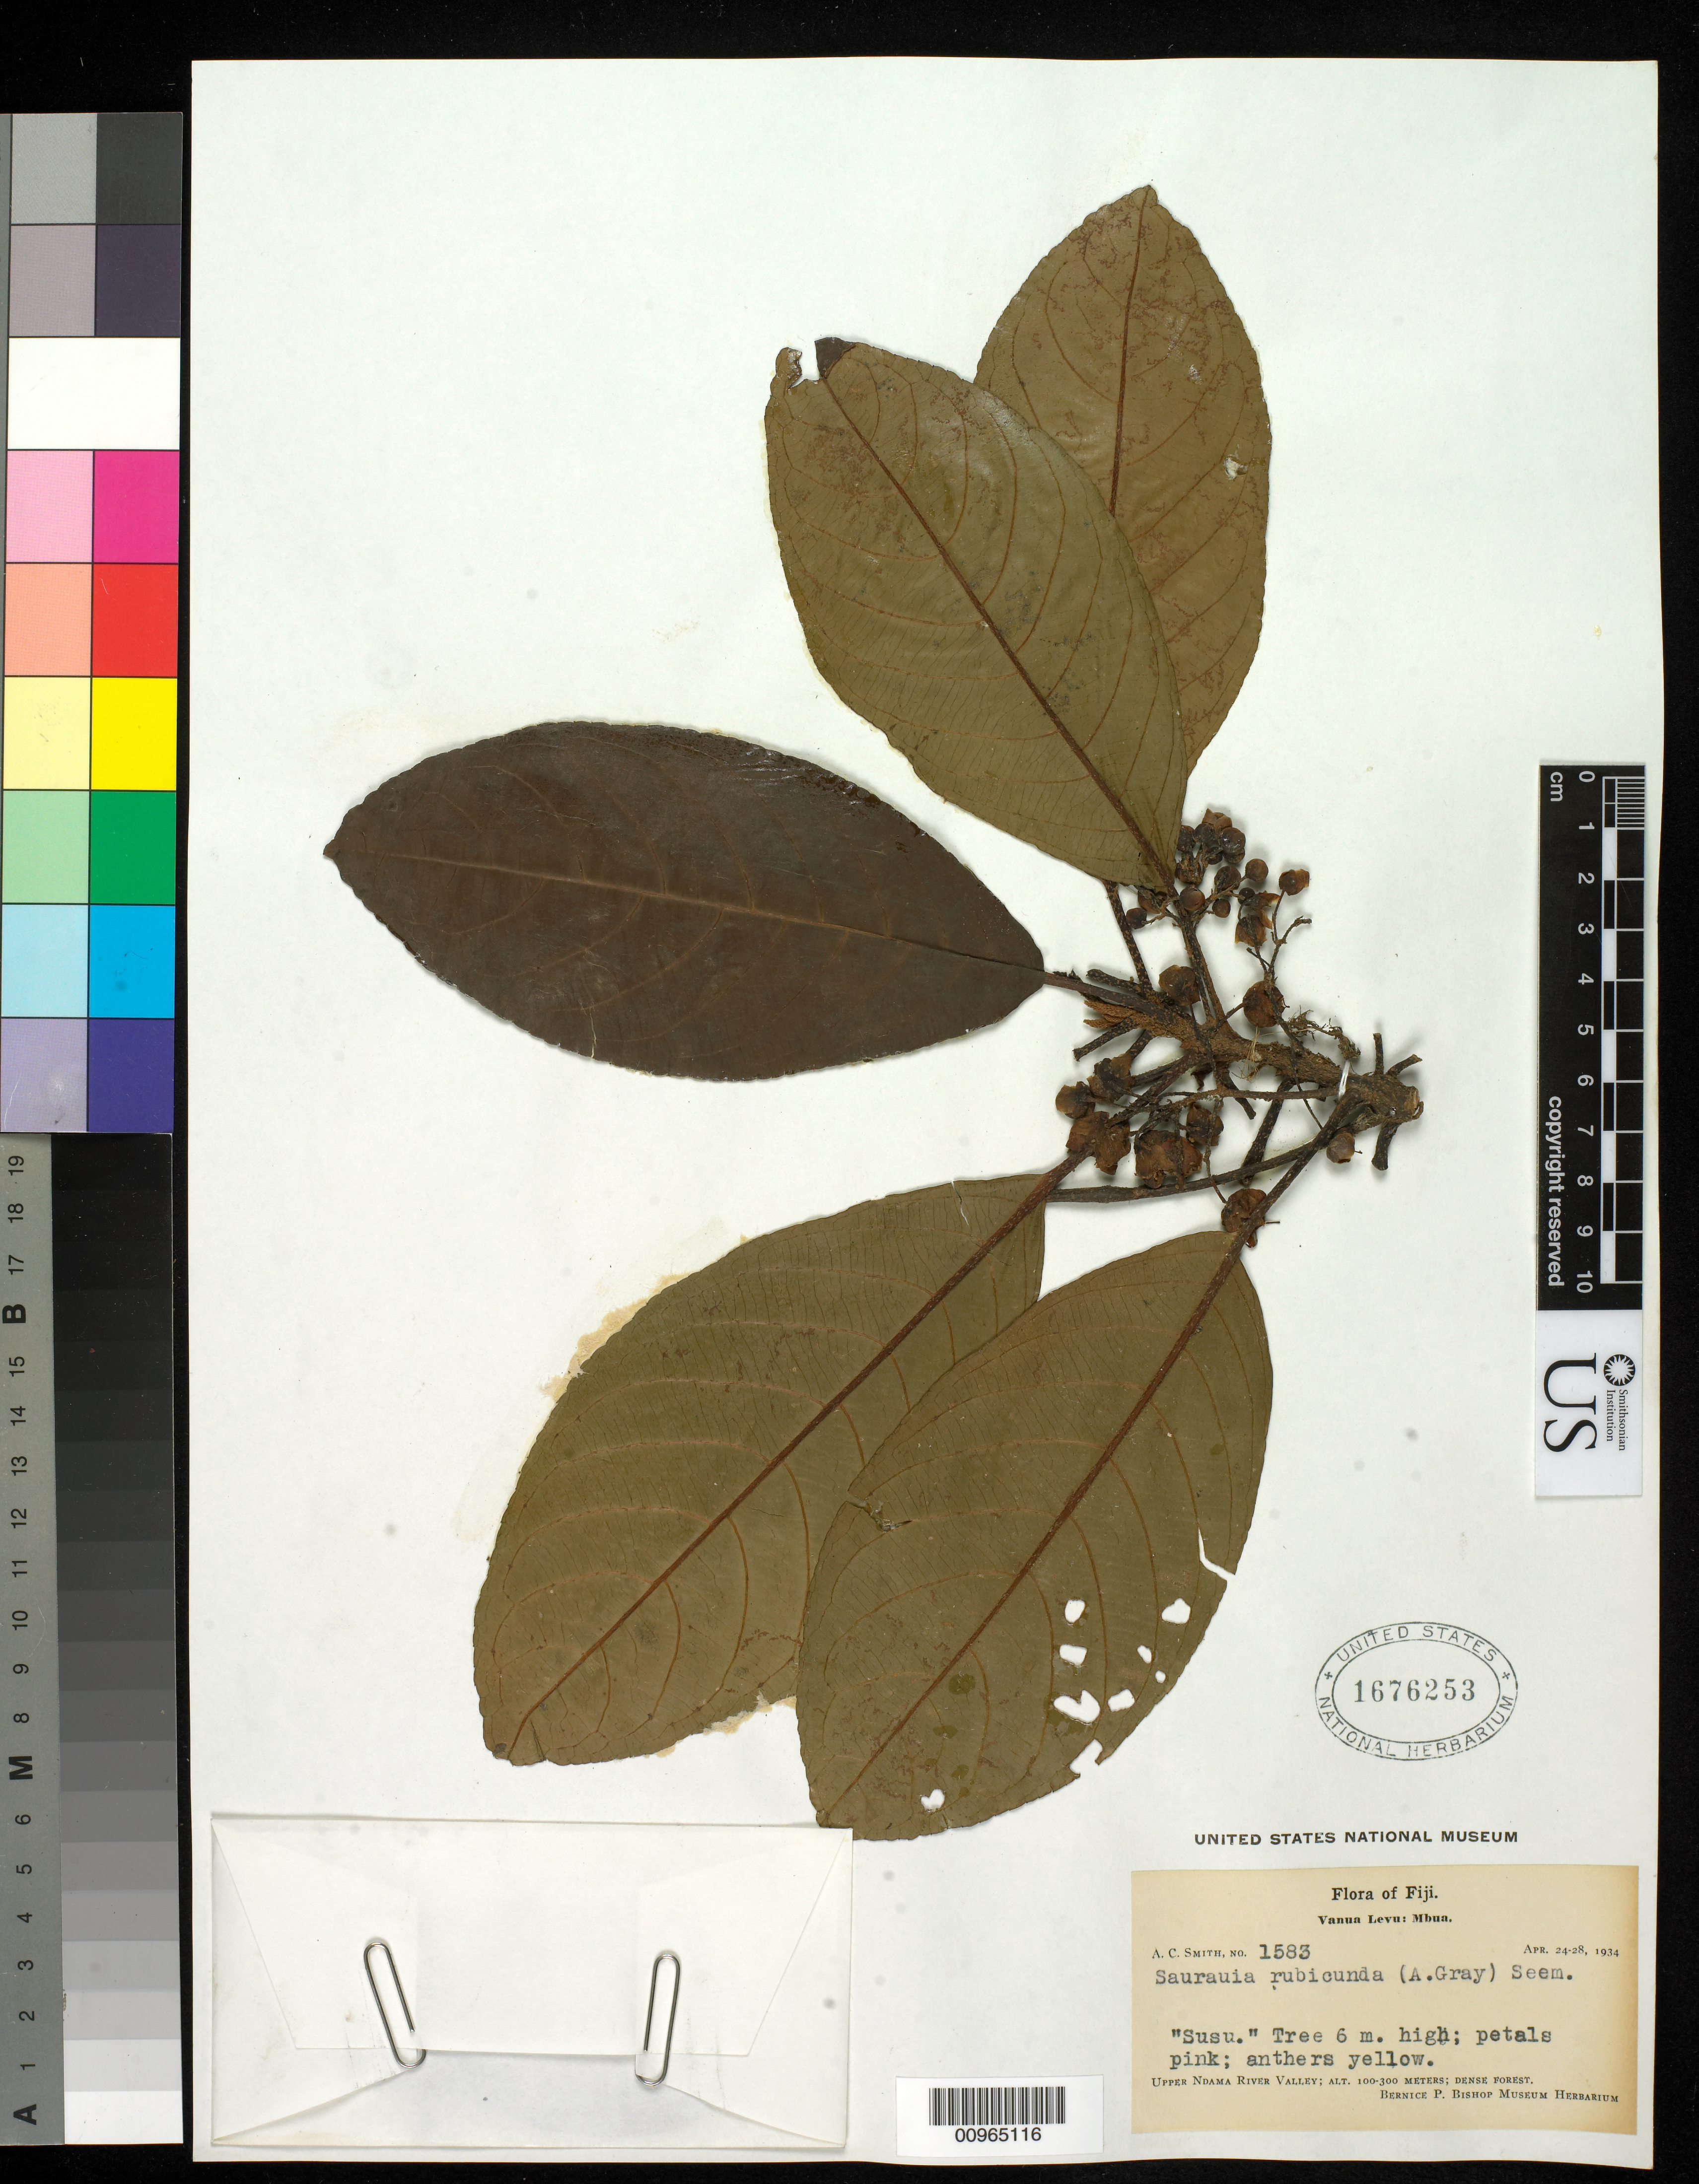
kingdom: Plantae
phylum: Tracheophyta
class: Magnoliopsida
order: Ericales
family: Actinidiaceae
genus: Saurauia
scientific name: Saurauia rubicunda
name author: Seem.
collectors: C. A. Smith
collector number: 1583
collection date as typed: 24 Apr 1934 to 28 Apr 1934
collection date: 1934-04-24/1934-04-28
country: Fiji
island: Vanua Levu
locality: Upper Ndama River Valley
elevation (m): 100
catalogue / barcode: US 1676253